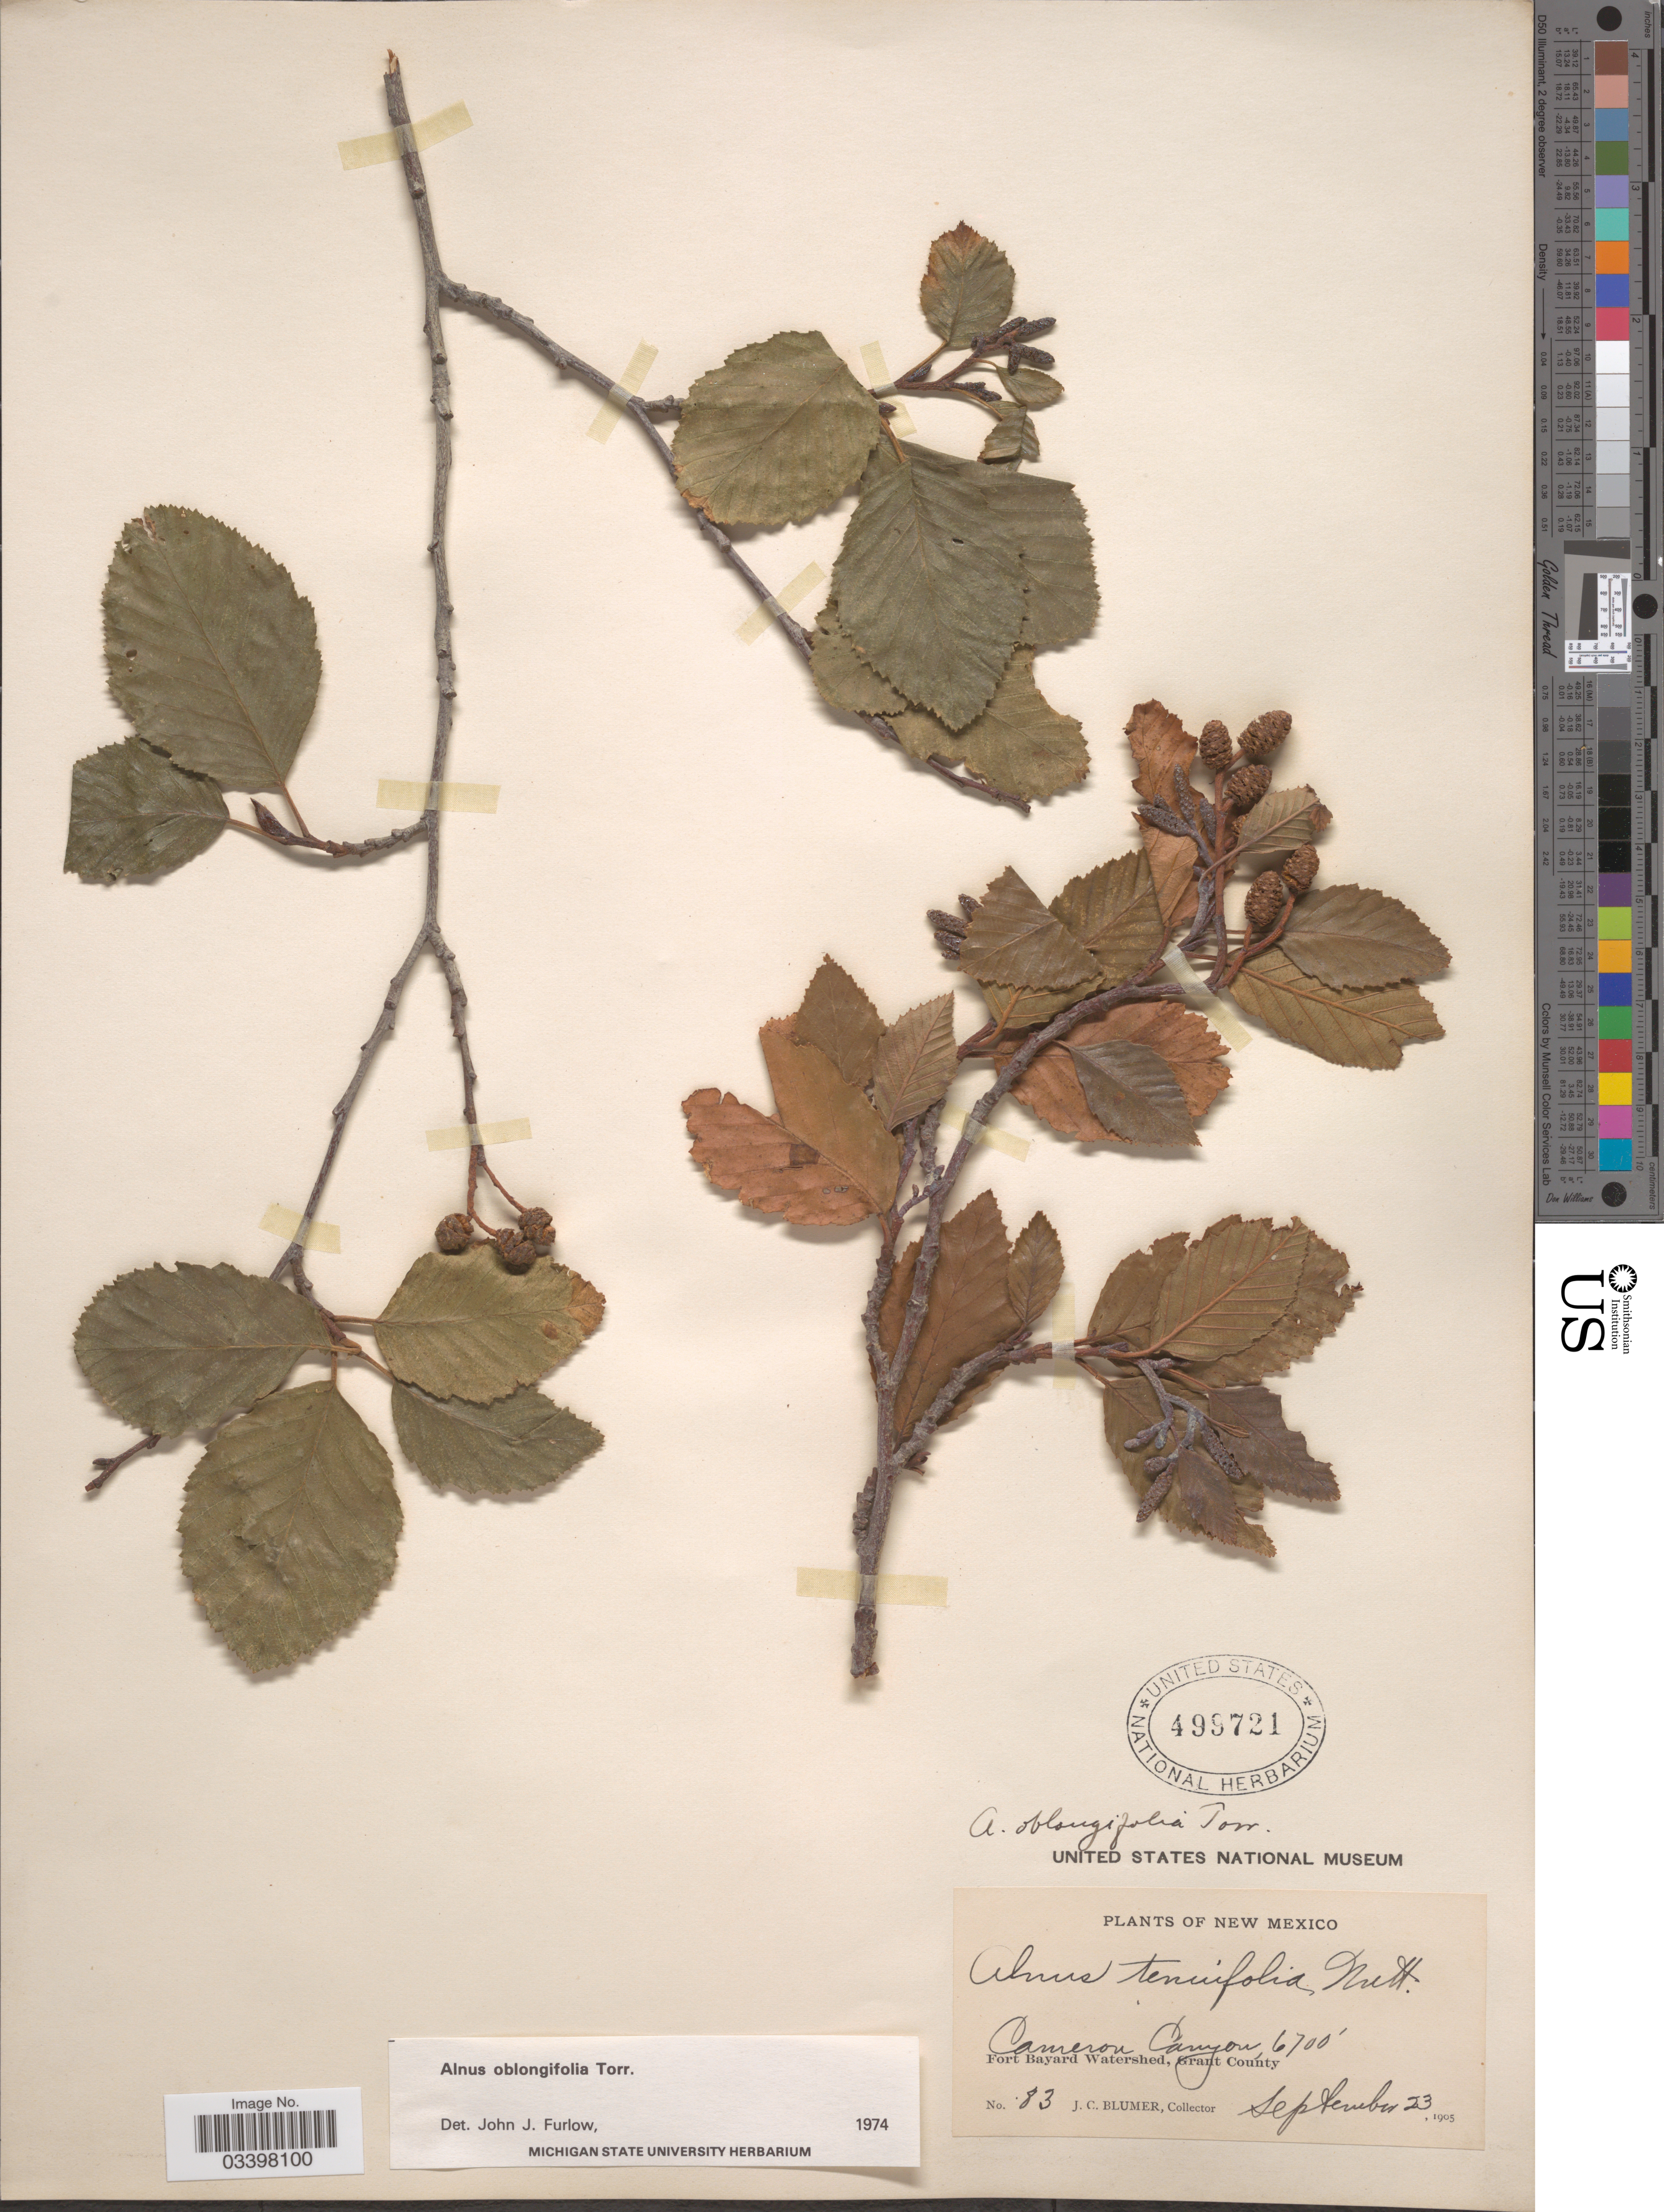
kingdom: Plantae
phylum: Tracheophyta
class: Magnoliopsida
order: Fagales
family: Betulaceae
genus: Alnus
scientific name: Alnus oblongifolia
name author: Torr. in Emory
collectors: J. C. Blumer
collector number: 83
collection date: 1905-09-23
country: United States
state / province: New Mexico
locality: Cameron Canyon. Fort Bayard Watershed, Grant County.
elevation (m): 2042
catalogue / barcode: US 499721